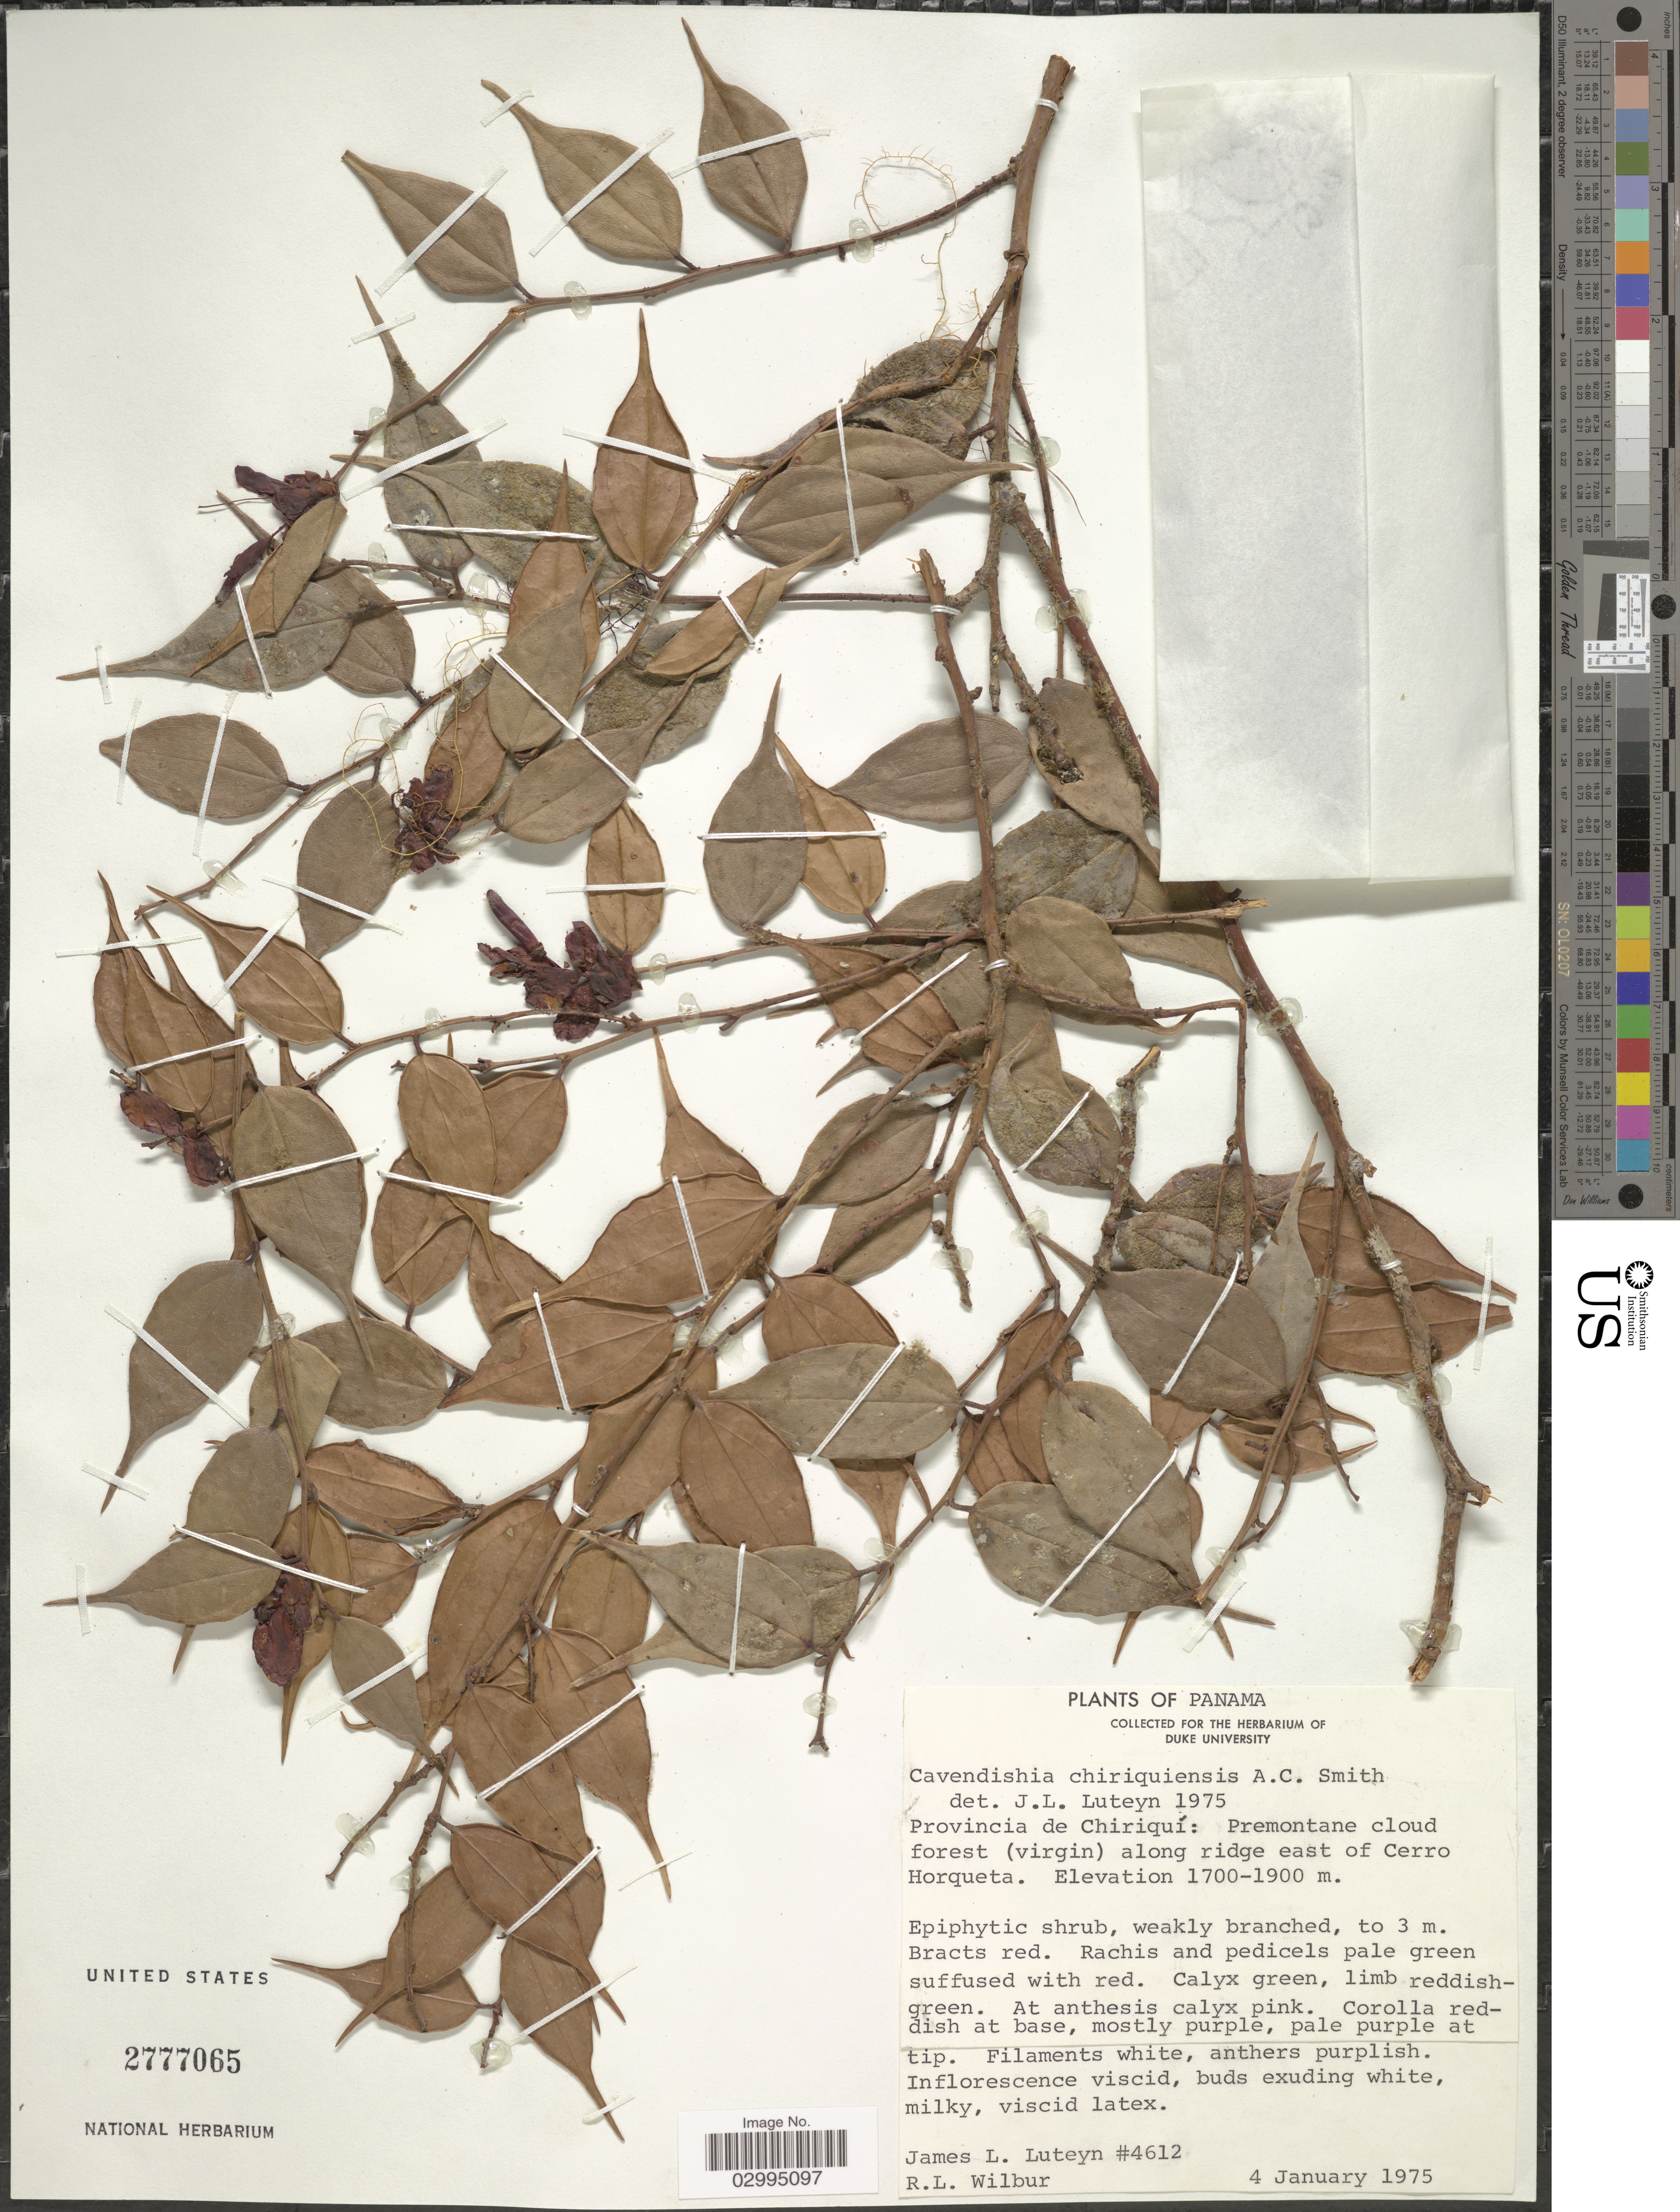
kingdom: Plantae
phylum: Tracheophyta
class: Magnoliopsida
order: Ericales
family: Ericaceae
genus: Cavendishia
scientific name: Cavendishia chiriquiensis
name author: A.C. Sm.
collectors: J. L. Luteyn & R. L. Wilbur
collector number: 4612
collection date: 1975-01-04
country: Panama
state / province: Chiriqui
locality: Provincia de Chiriquí: Premontane cloud forest (virgin) along ridge east of Cerro Horqueta.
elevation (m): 1700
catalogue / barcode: US 2777065